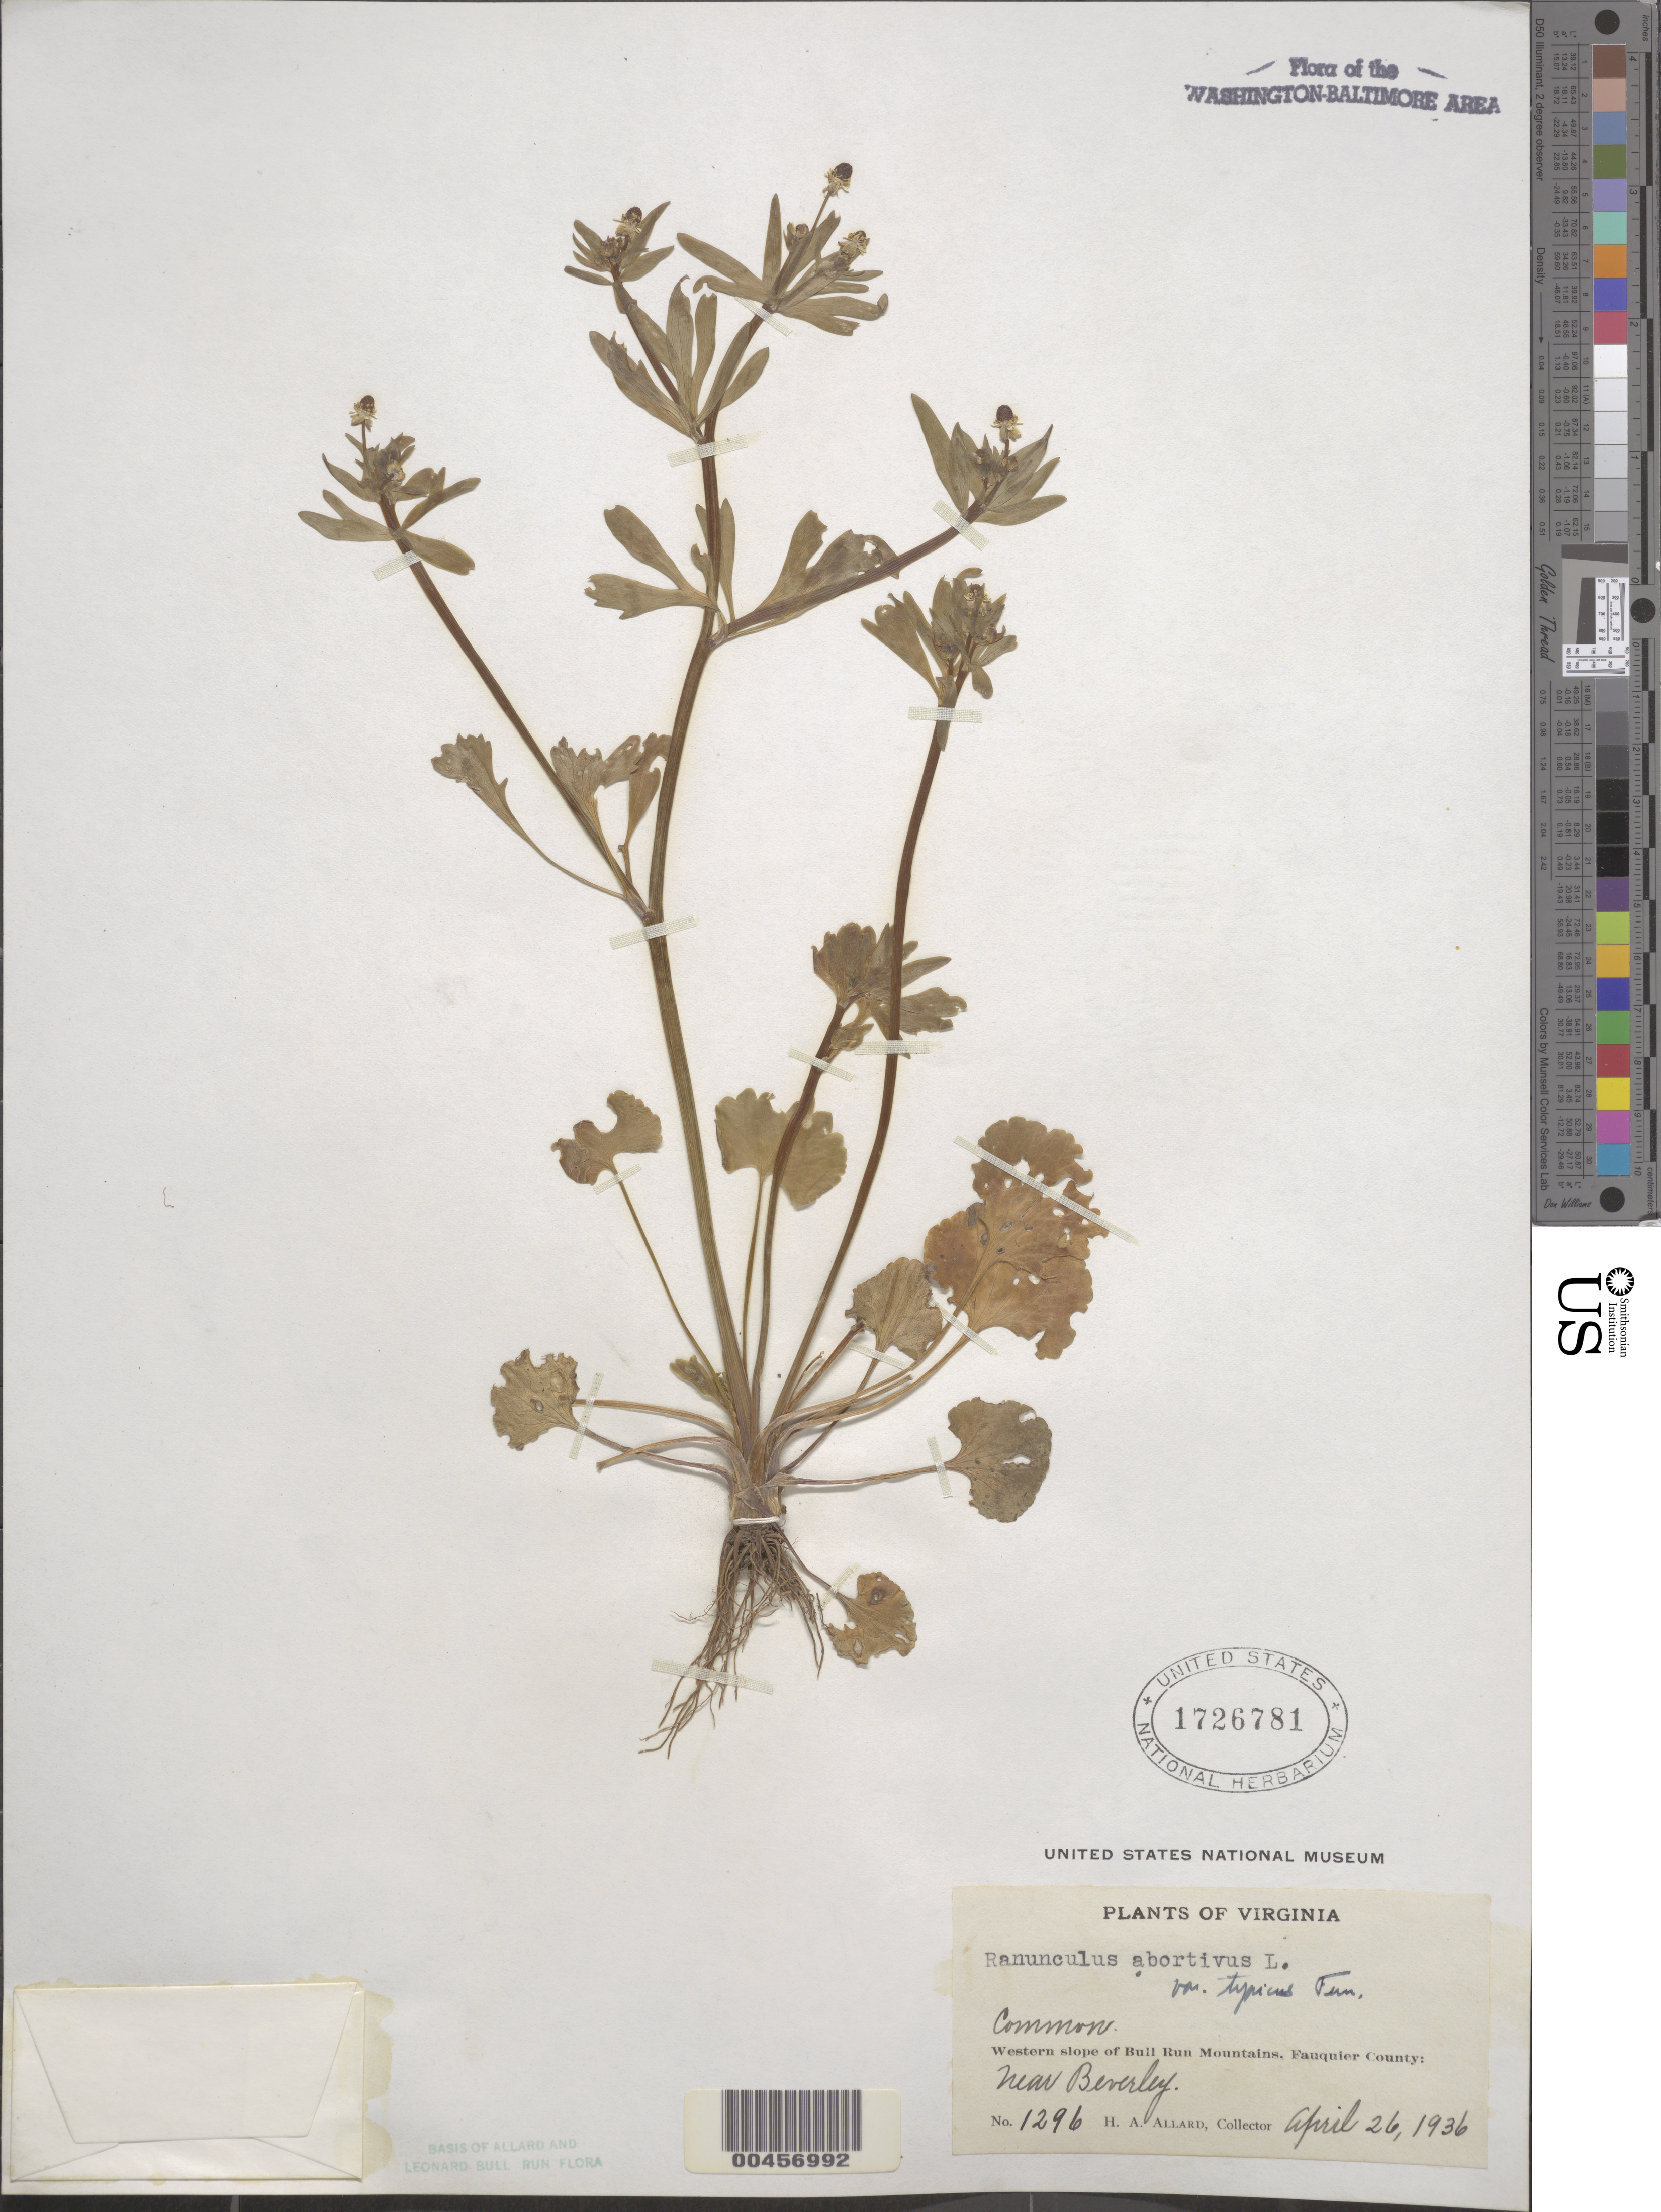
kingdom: Plantae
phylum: Tracheophyta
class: Magnoliopsida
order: Ranunculales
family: Ranunculaceae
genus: Ranunculus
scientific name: Ranunculus abortivus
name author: L.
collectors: H. A. Allard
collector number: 1296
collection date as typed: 26 Apr 1936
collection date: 1936-04-26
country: United States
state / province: Virginia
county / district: Fauquier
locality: Bull Run Mts, near Beverley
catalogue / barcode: US 1726781